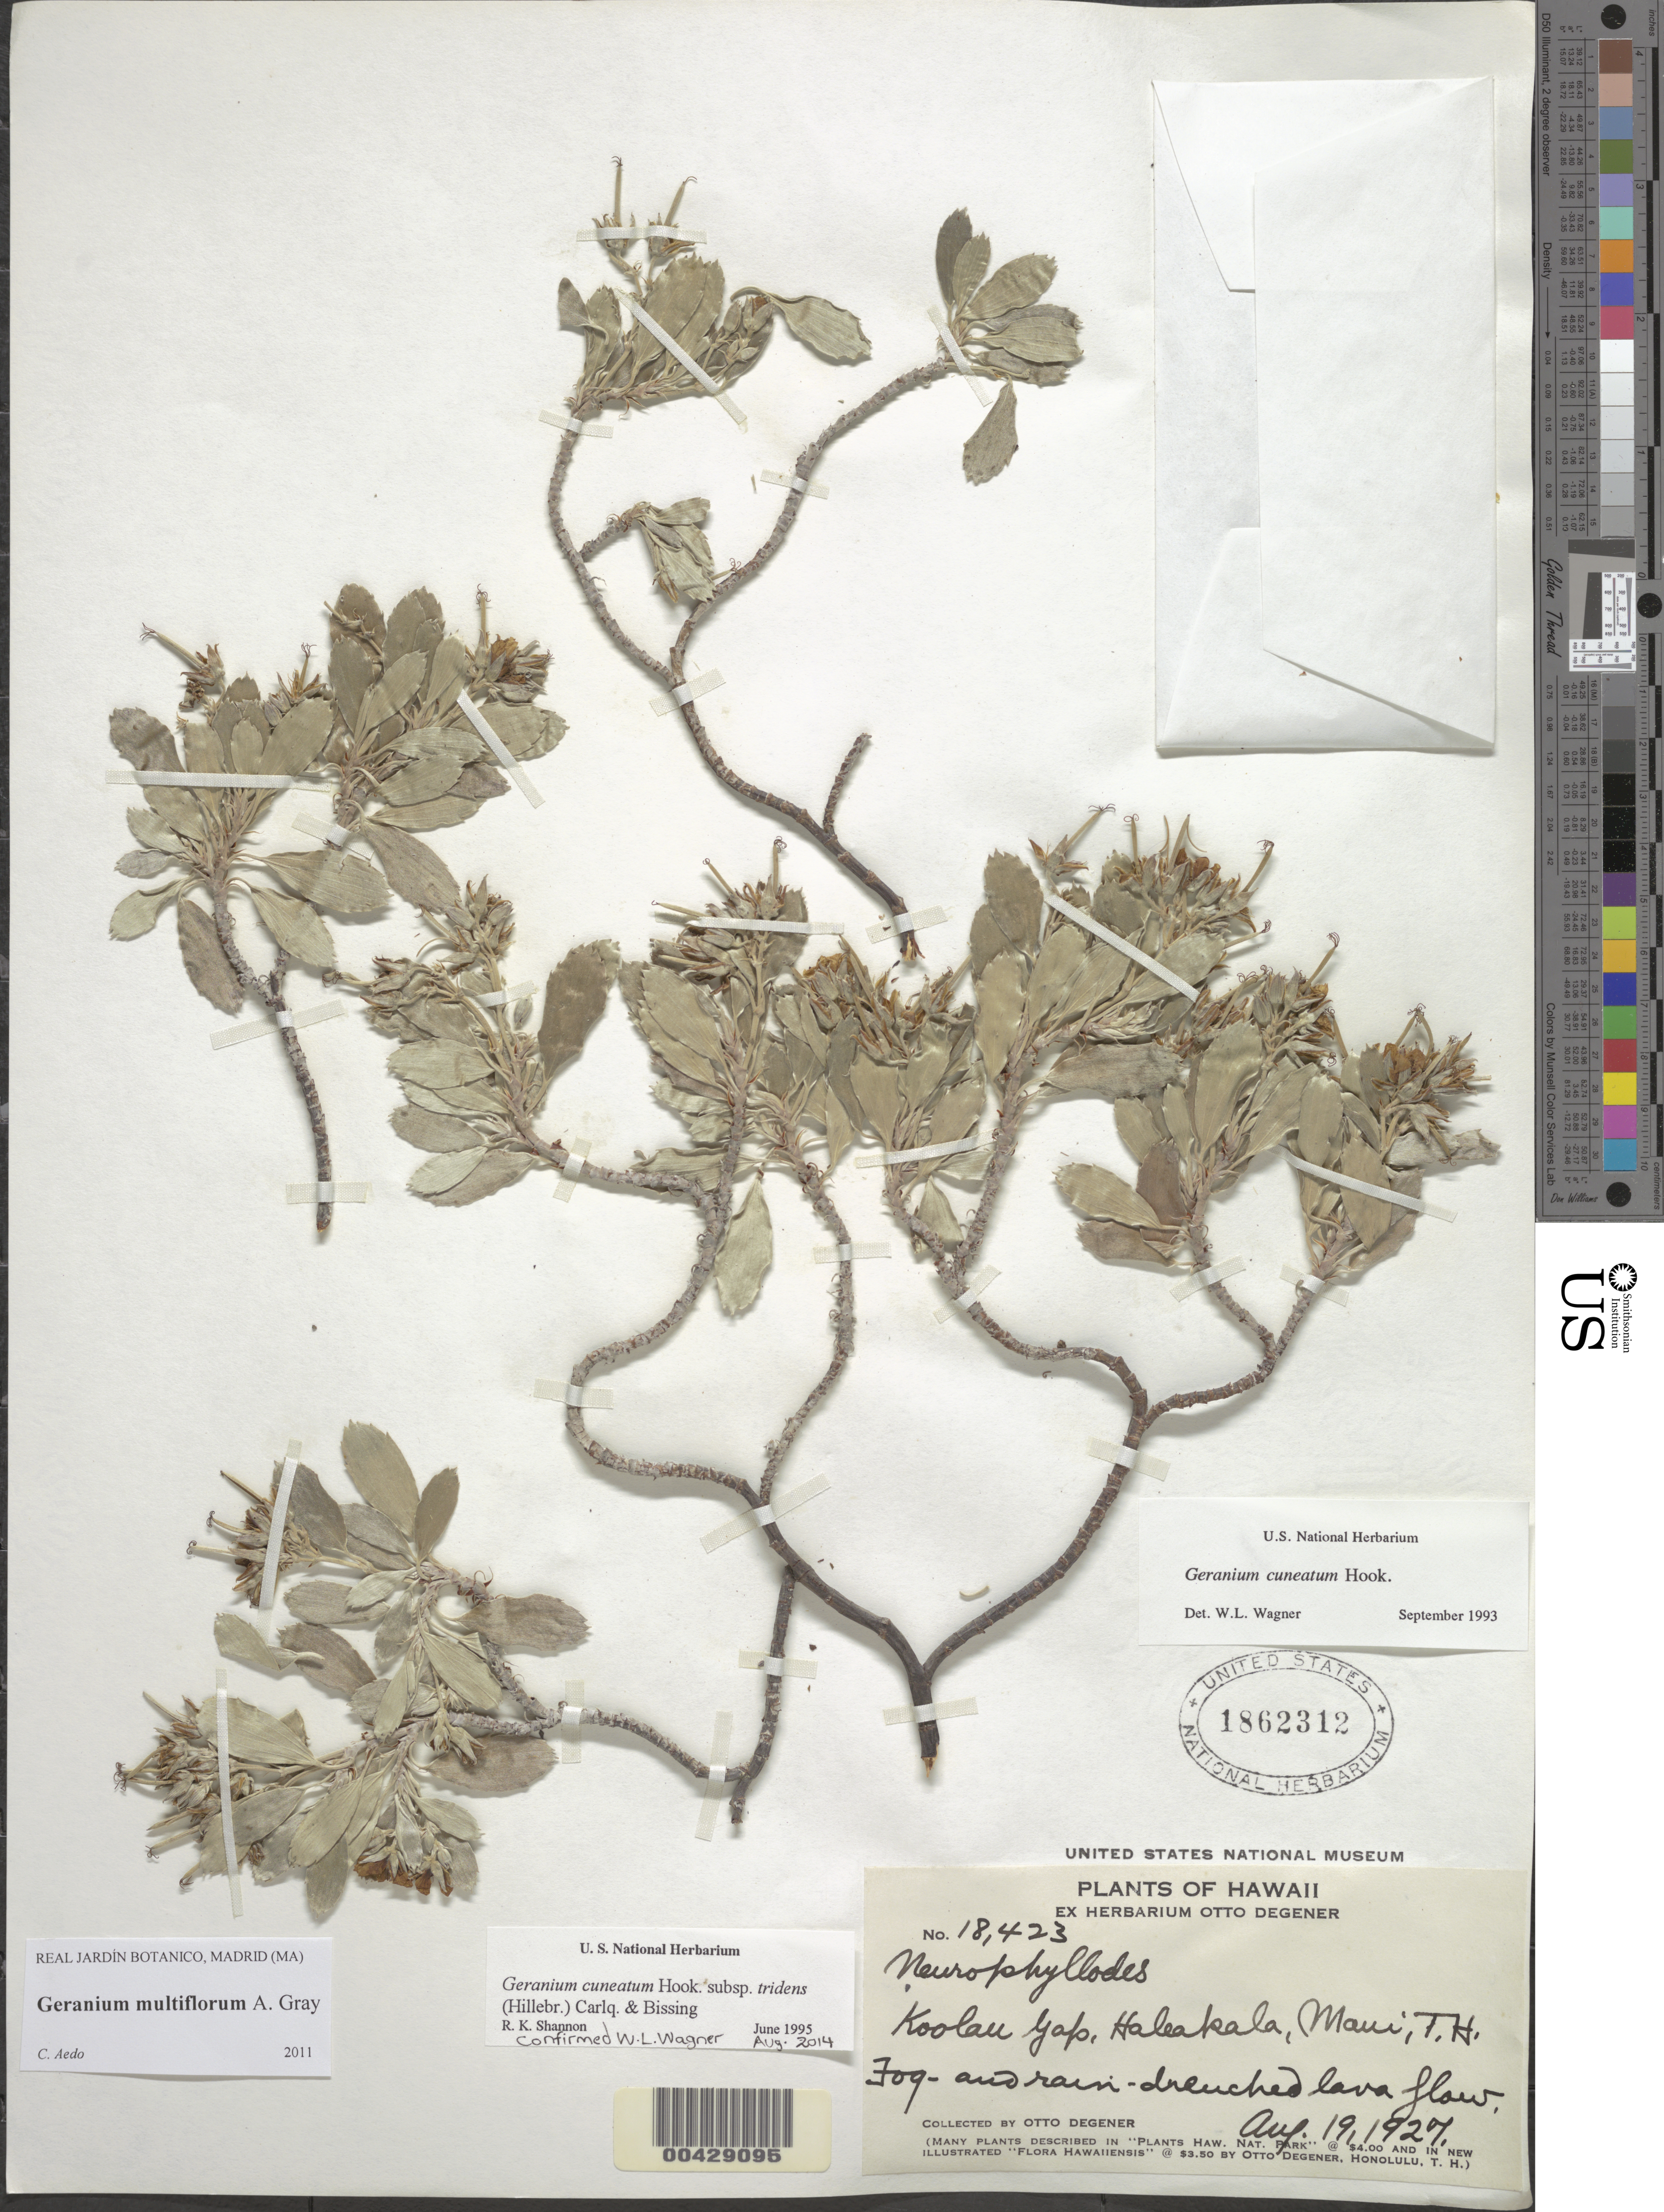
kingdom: Plantae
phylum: Tracheophyta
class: Magnoliopsida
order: Geraniales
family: Geraniaceae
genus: Geranium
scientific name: Geranium cuneatum subsp. tridens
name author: (Hillebr.) Carlquist & Bissing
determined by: Wagner, W. L., (BOT), Smithsonian Institution - National Museum of Natural History (UNITED STATES)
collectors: O. Degener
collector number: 18423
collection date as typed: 19 Aug 1927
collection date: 1927-08-19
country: United States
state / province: Hawaii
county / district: Maui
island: Maui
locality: Koolau Gap, Haleakala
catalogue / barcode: US 1862312